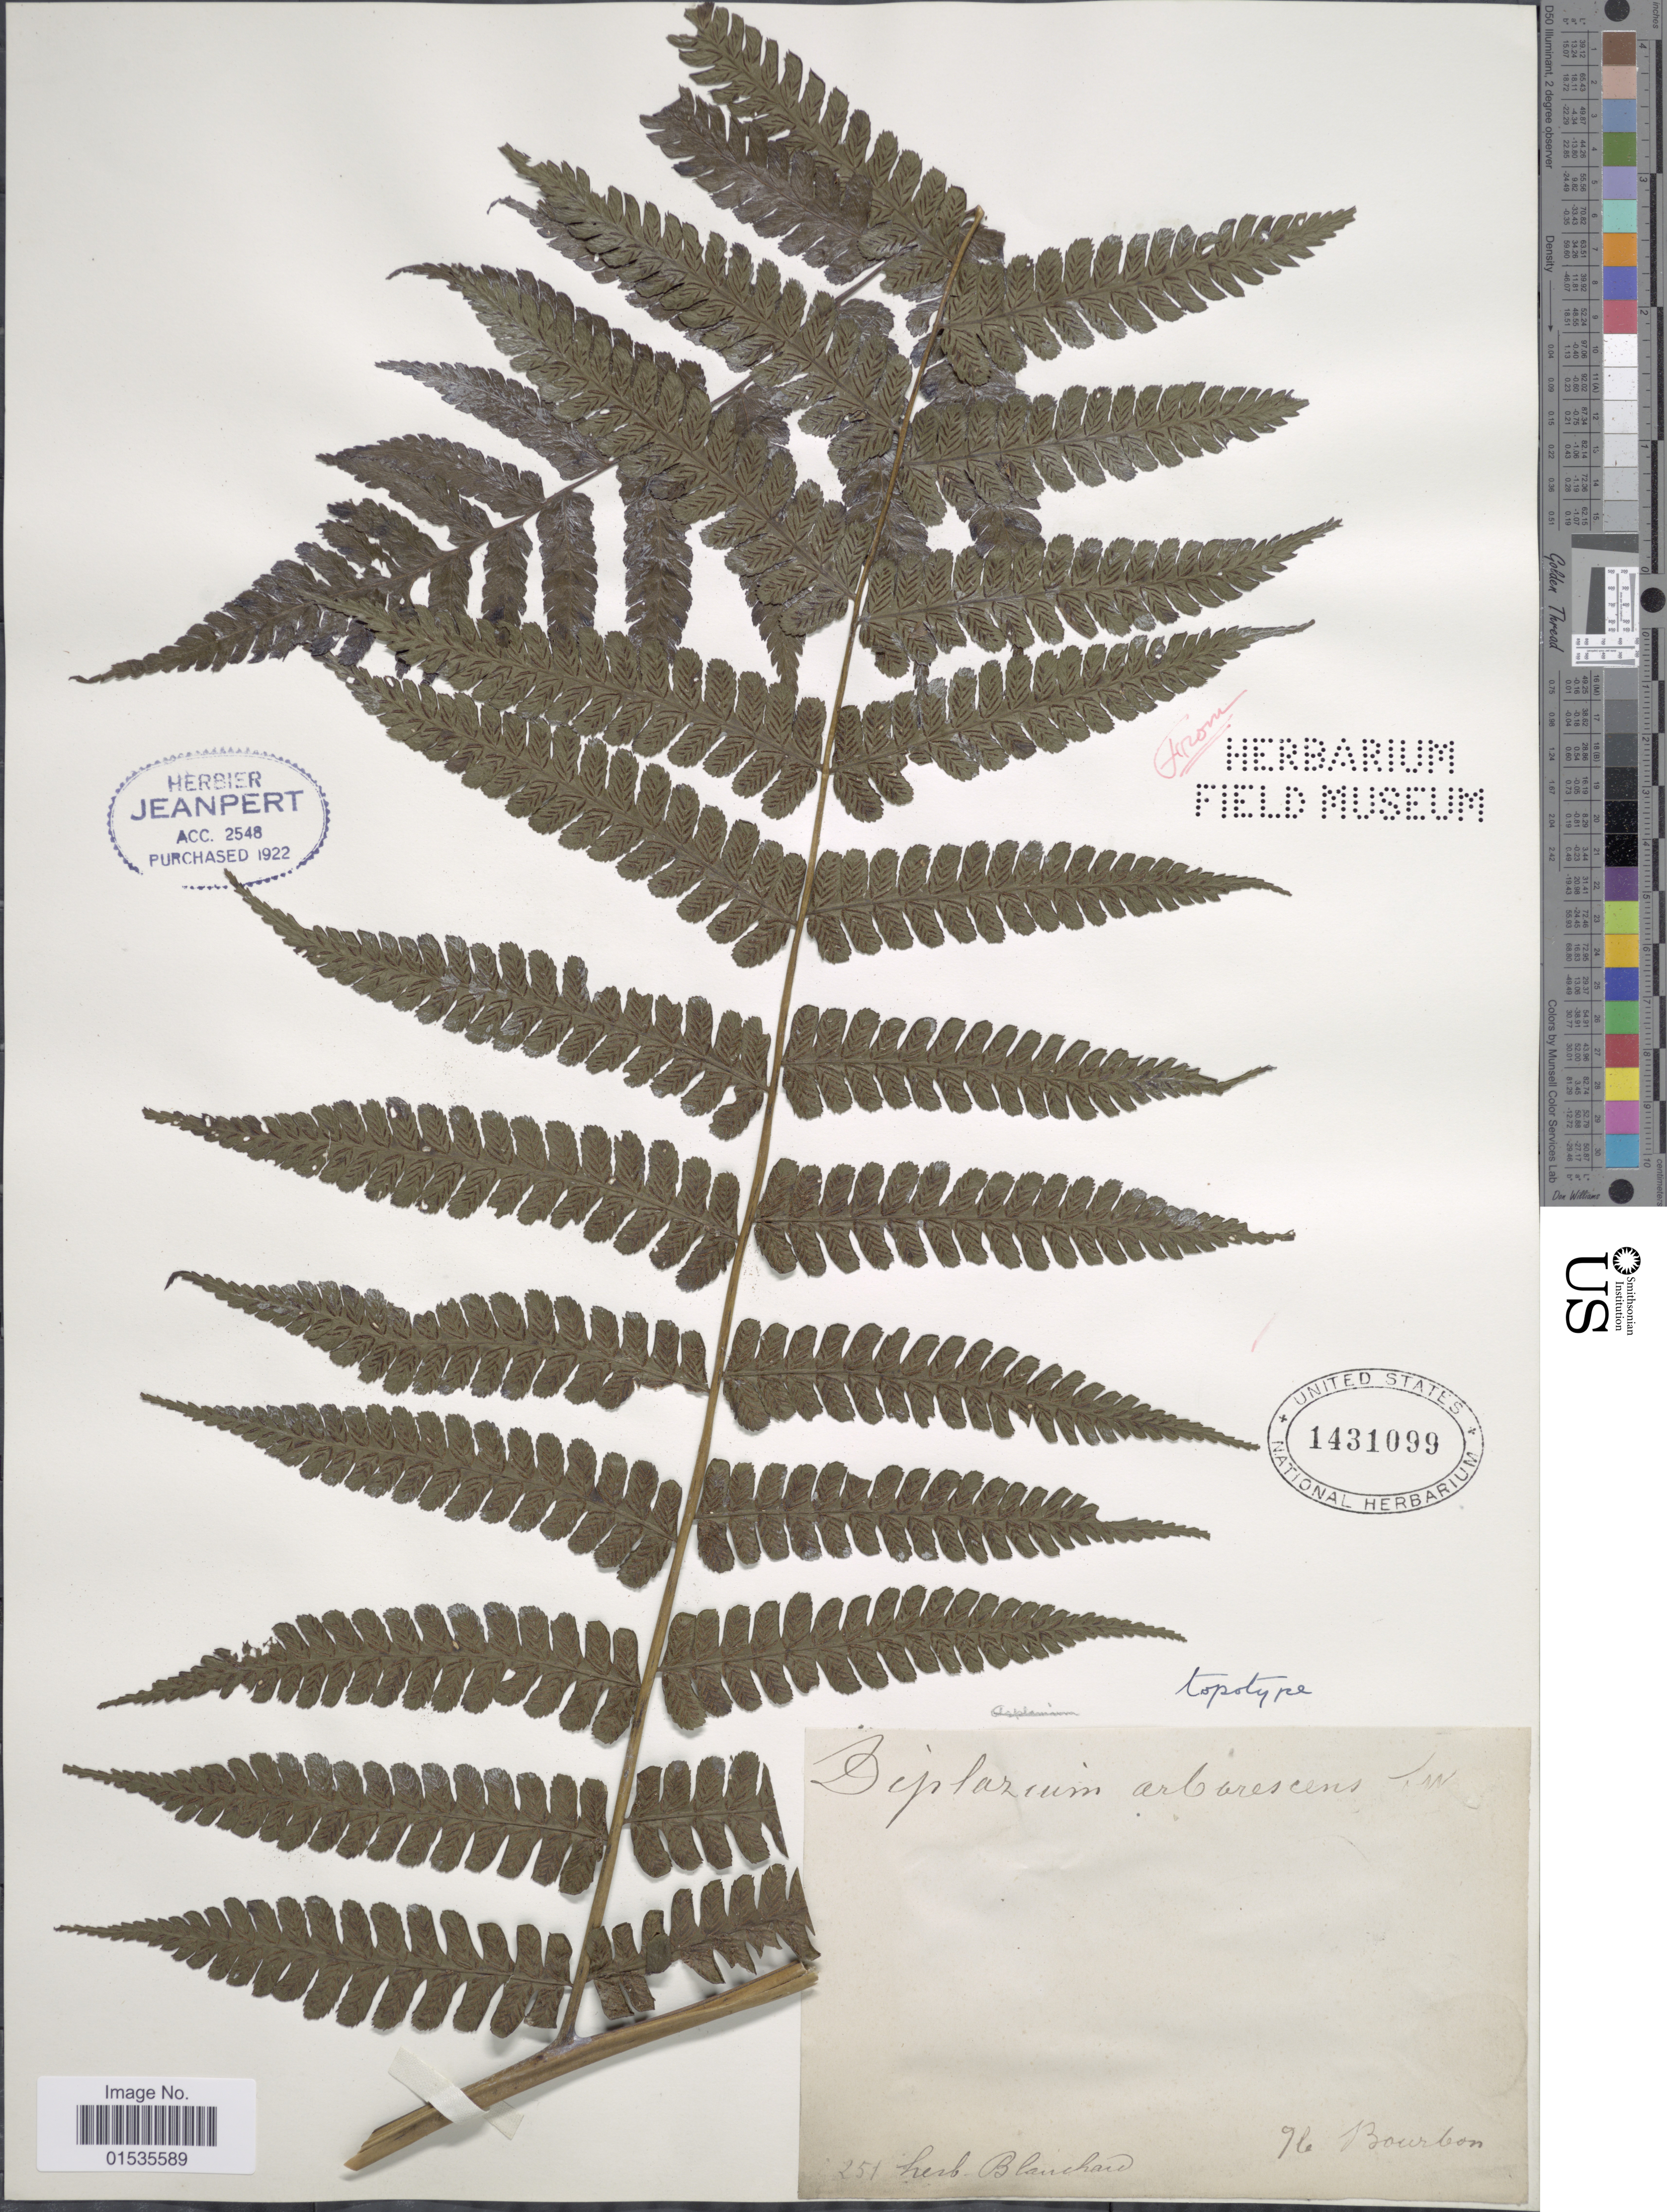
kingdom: Plantae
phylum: Tracheophyta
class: Polypodiopsida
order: Polypodiales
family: Athyriaceae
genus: Diplazium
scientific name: Diplazium arborescens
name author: Sw.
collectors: ex herb. F. Blanchard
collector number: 251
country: Reunion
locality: Nr. Bourbon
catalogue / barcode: US 1431099